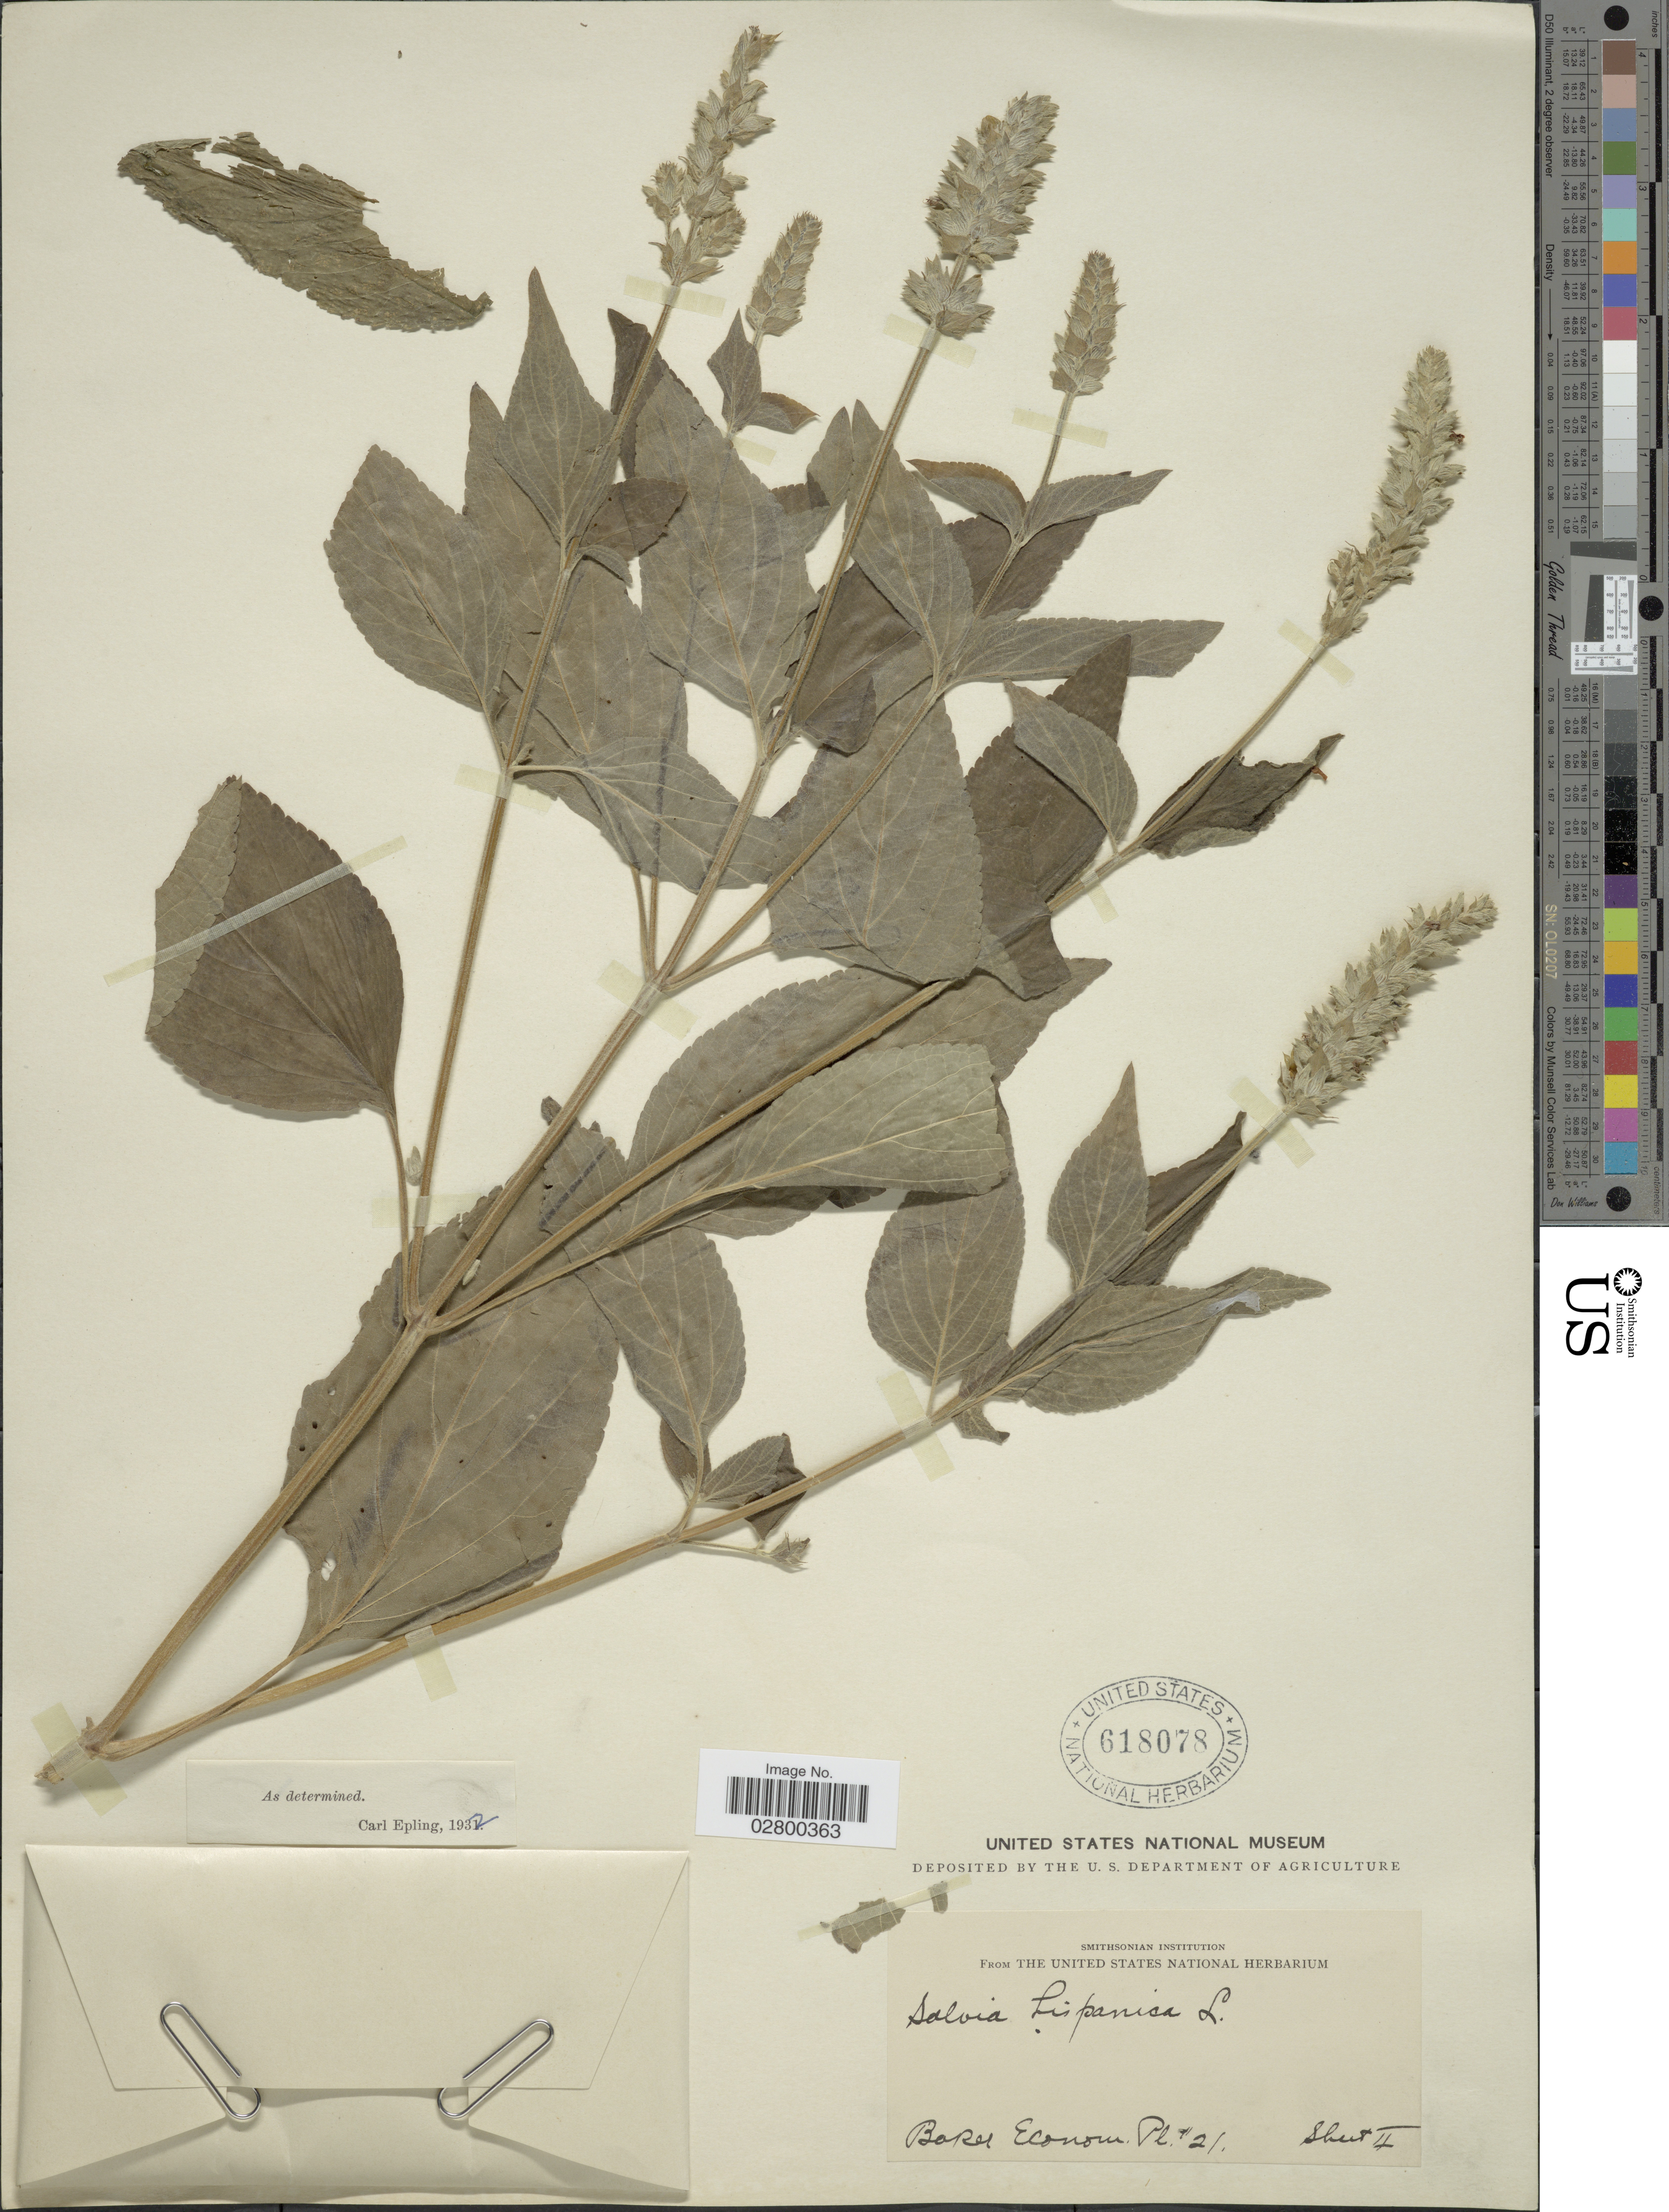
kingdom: Plantae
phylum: Tracheophyta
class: Magnoliopsida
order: Lamiales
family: Lamiaceae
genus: Salvia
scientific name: Salvia hispanica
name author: L.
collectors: ex herb. United States National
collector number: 21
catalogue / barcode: US 618078